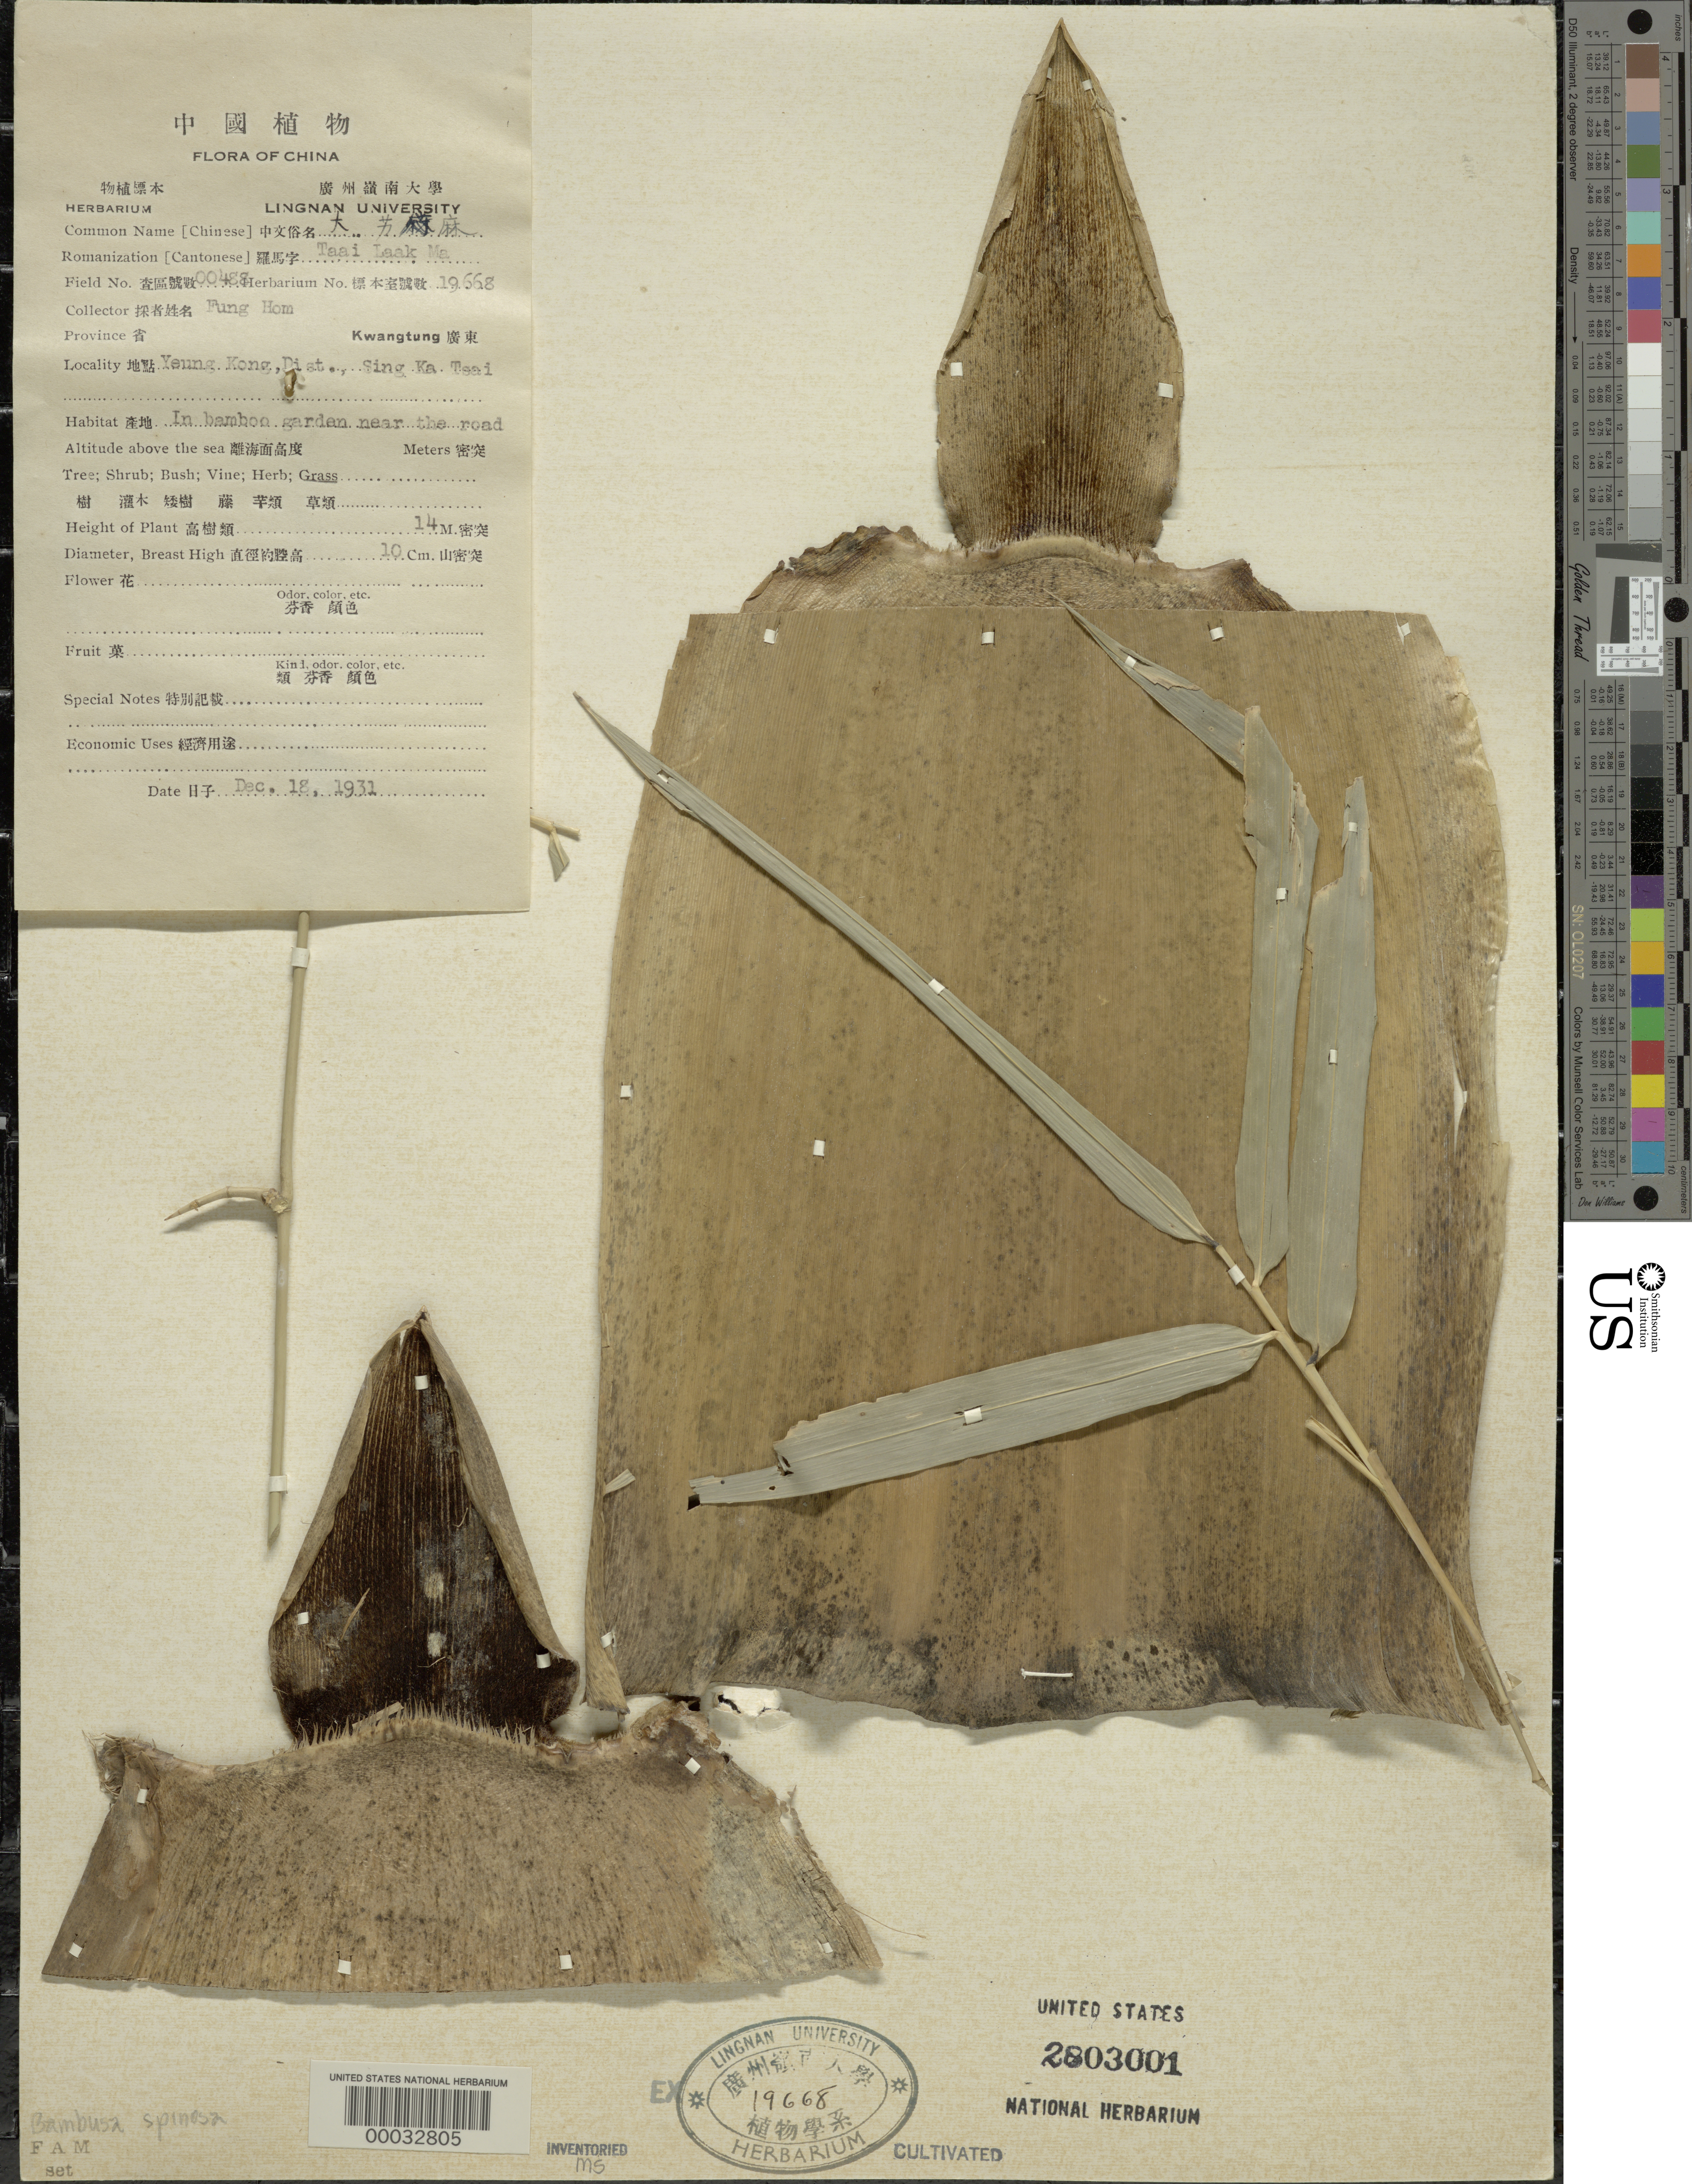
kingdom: Plantae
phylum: Tracheophyta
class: Liliopsida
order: Poales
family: Poaceae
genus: Bambusa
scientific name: Bambusa spinosa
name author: Roxb.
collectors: H. L. Fung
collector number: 488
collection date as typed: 18 Dec 1931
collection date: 1931-12-18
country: China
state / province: Guangdong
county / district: Yeung Kong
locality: Sing Ka Tsai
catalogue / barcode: US 2803001